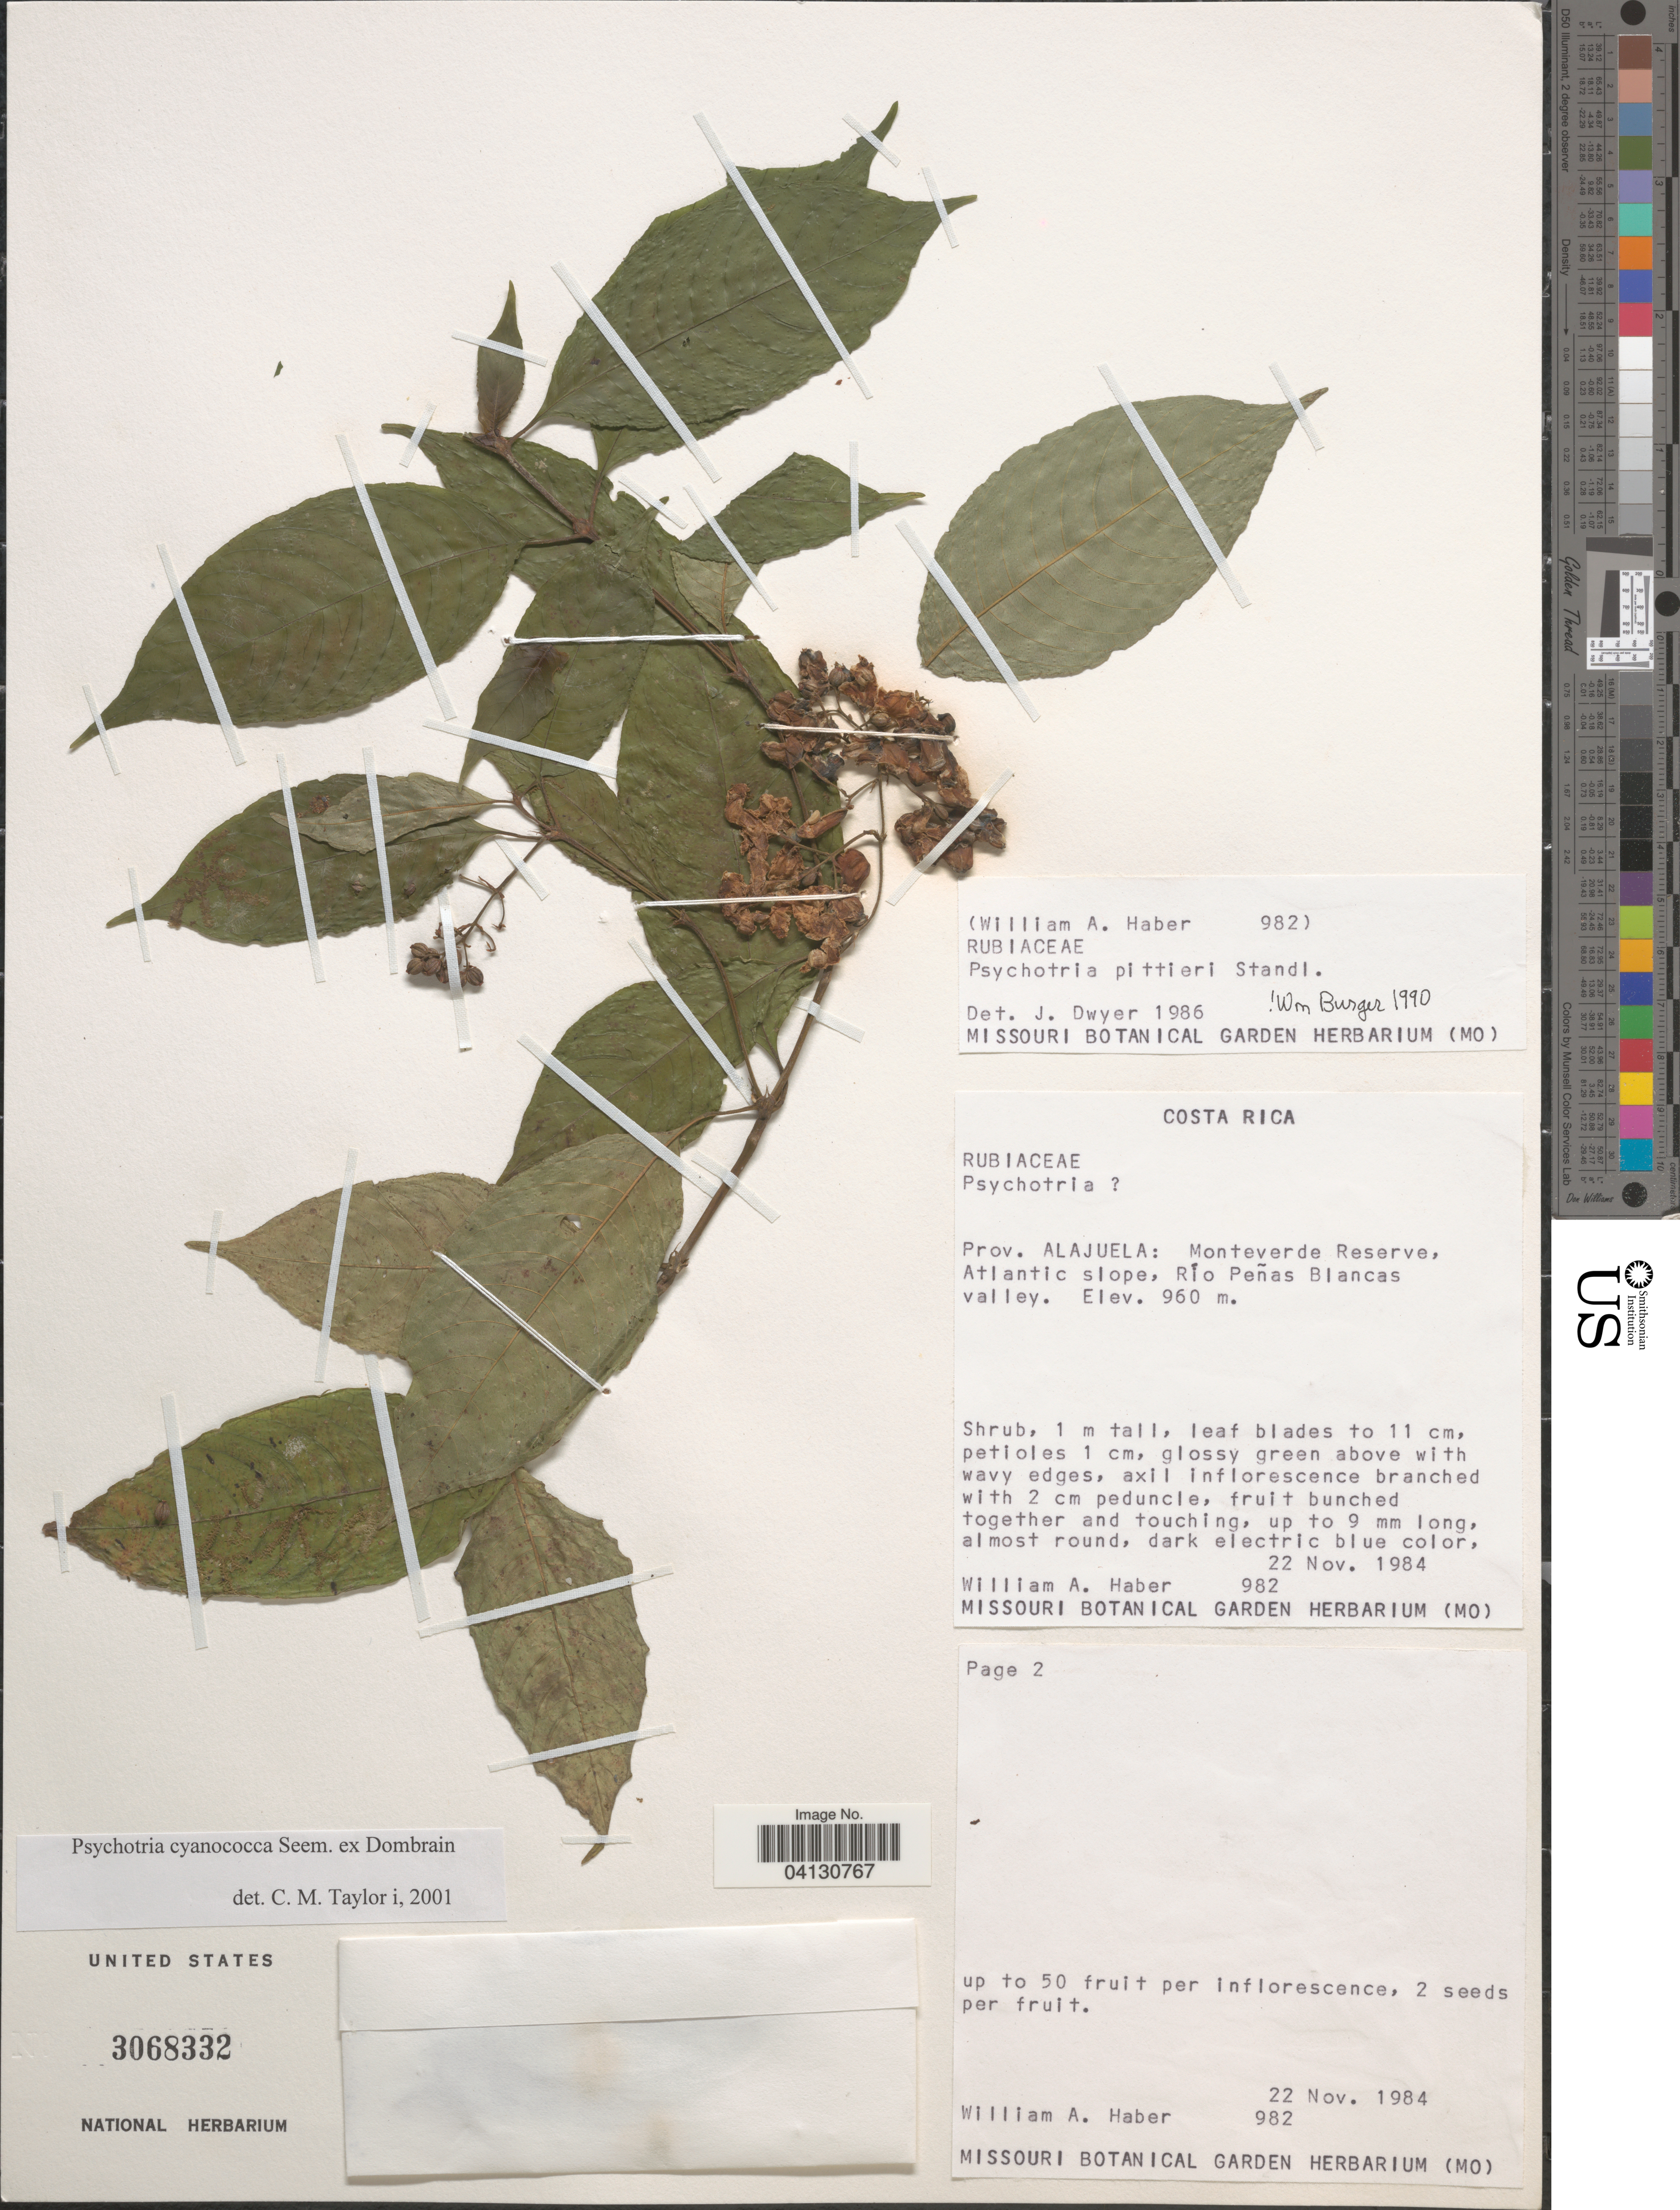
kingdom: Plantae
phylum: Tracheophyta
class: Magnoliopsida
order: Gentianales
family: Rubiaceae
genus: Psychotria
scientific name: Psychotria cyanococca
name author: Seem. ex Dombrain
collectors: W. A. Haber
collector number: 982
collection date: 1984-11-22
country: Costa Rica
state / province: Alajuela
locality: Monteverde Reserve, Atlantic slope, Río Peñas Blancas valley.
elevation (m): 960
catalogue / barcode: US 3068332